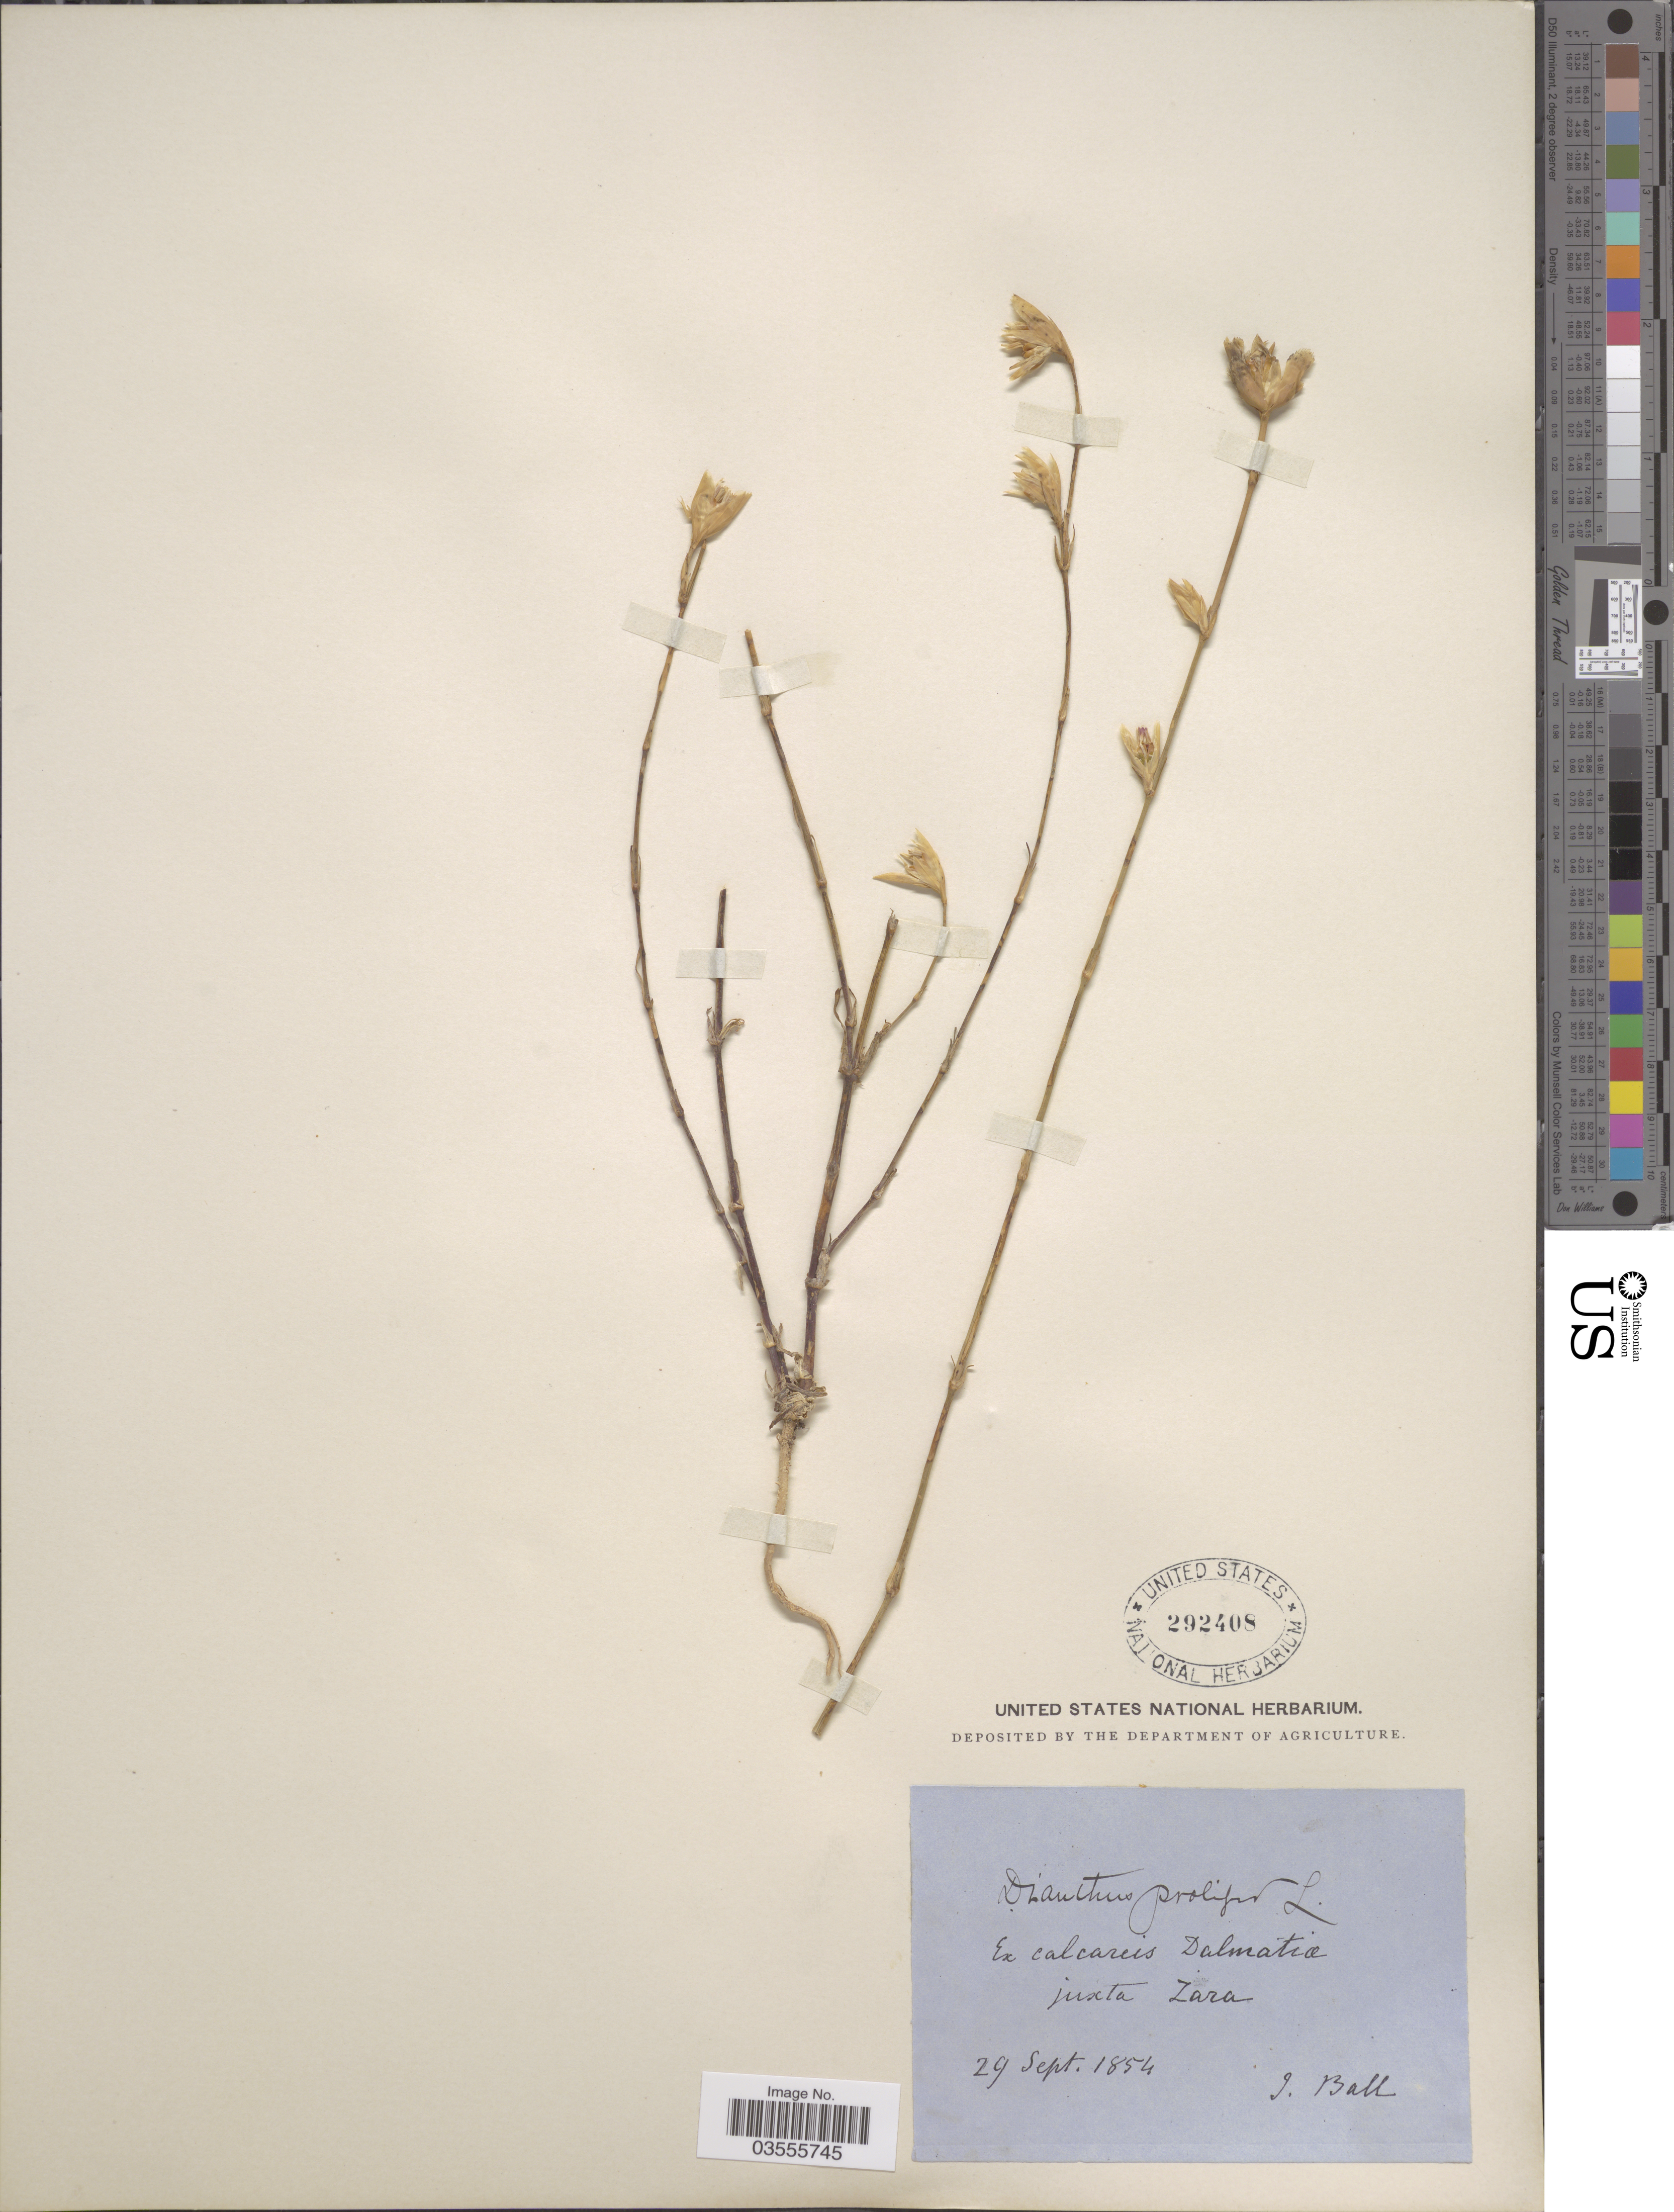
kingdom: Plantae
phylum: Tracheophyta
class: Magnoliopsida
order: Caryophyllales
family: Caryophyllaceae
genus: Petrorhagia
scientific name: Petrorhagia prolifera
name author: (L.) P.W. Ball & Heywood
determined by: Rabeler, R. K.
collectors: J. Ball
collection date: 1854-09-29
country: Croatia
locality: Ex calcareis Dalmatiæ juxta Zara.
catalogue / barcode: US 292408